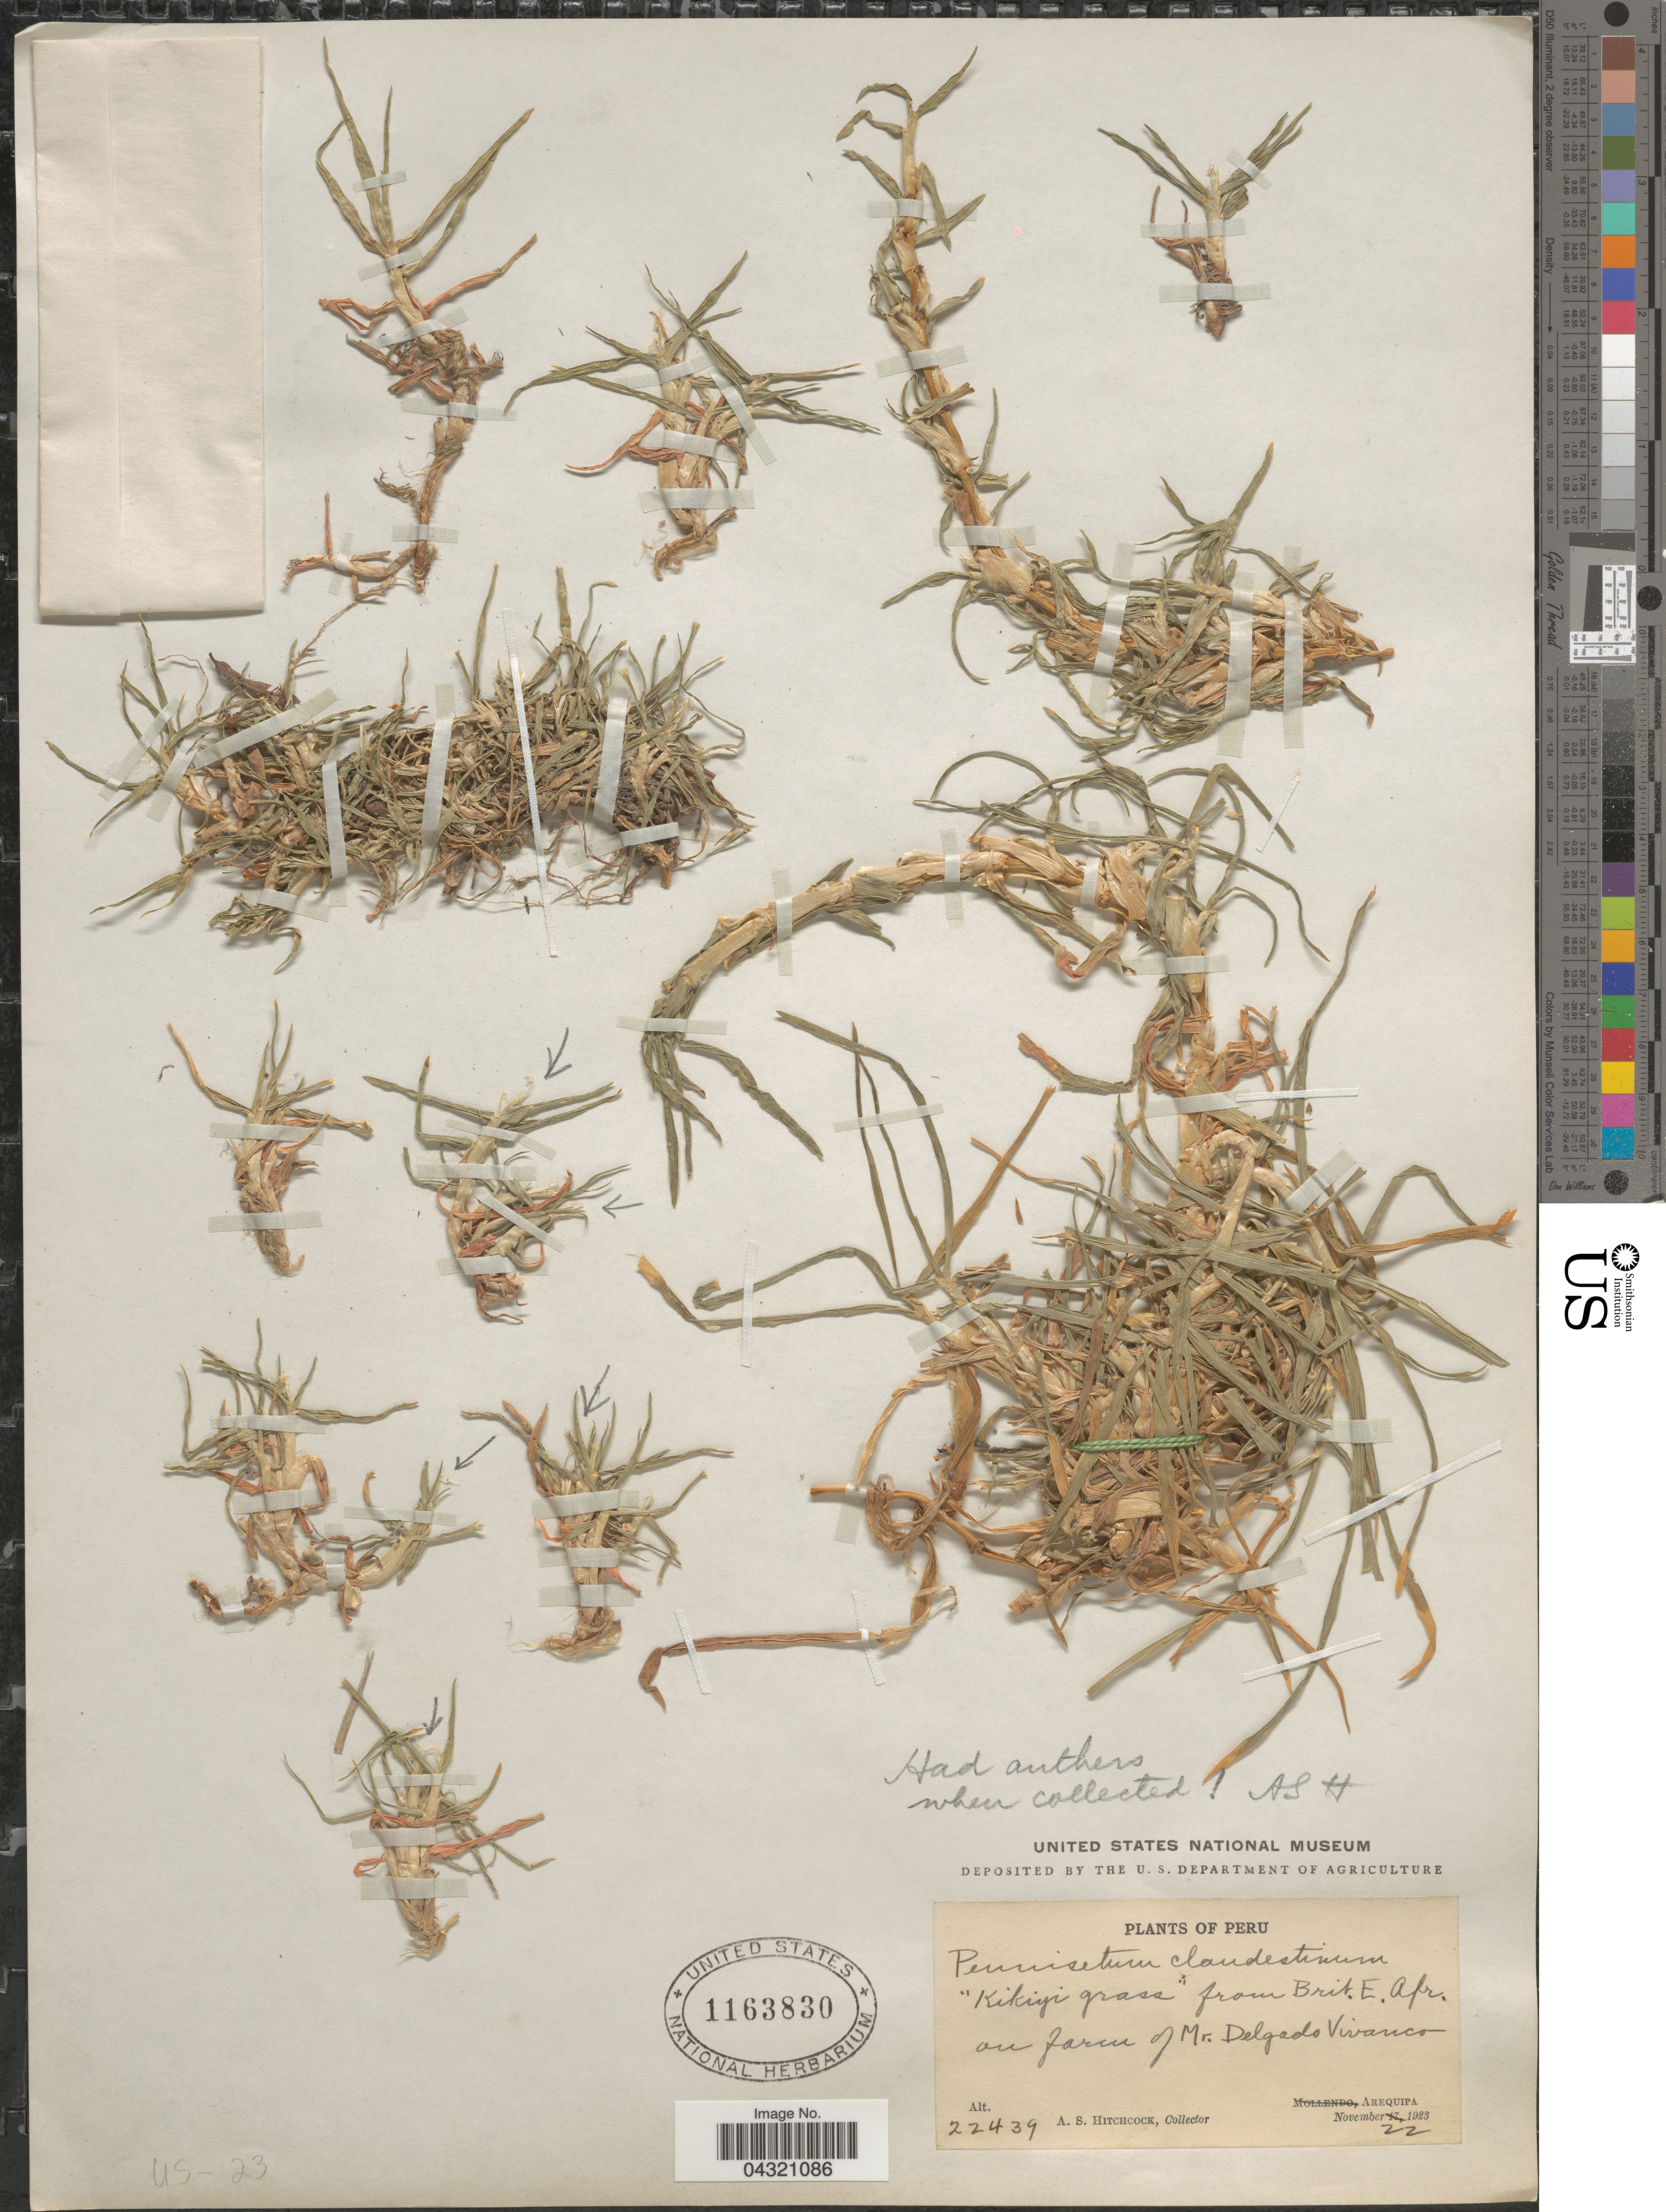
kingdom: Plantae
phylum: Tracheophyta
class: Liliopsida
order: Poales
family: Poaceae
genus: Cenchrus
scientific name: Cenchrus clandestinus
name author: (Hochst. & Chiov.) Morrone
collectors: A. S. Hitchcock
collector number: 22439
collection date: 1923-11-22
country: Peru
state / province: Arequipa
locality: On farm of Mr. Delgado Vivanco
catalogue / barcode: US 1163830